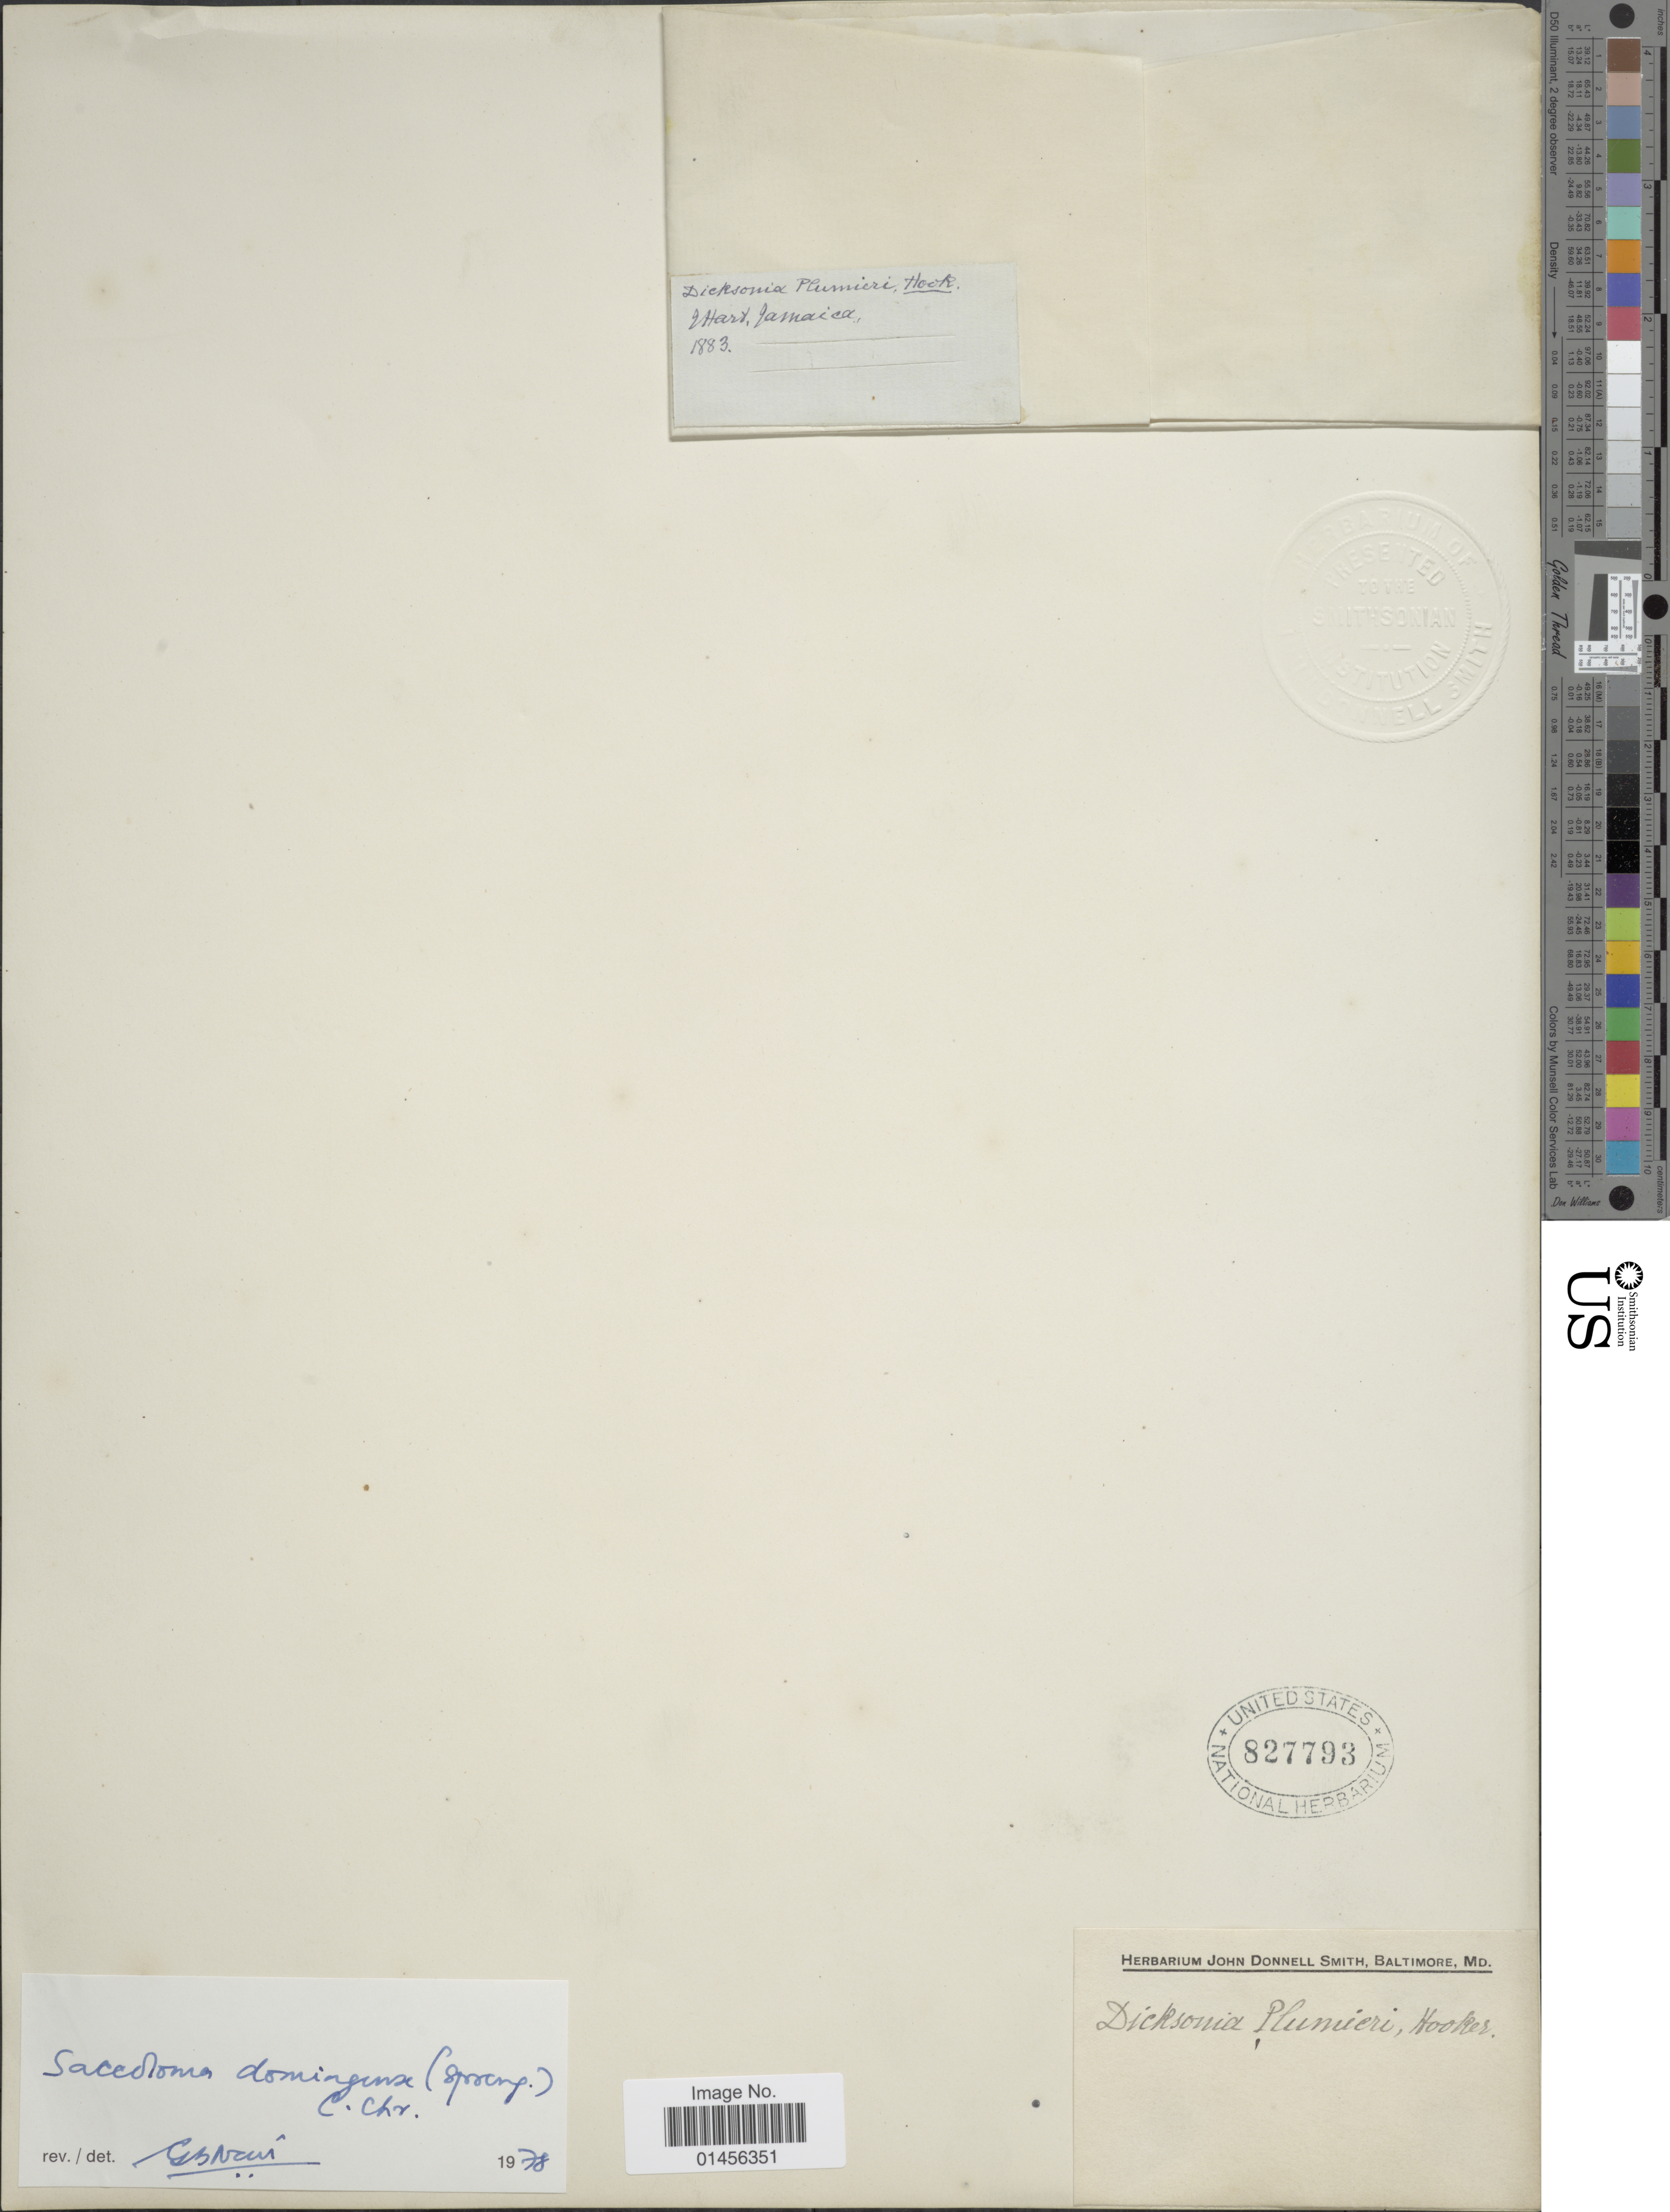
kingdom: Plantae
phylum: Tracheophyta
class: Polypodiopsida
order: Polypodiales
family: Saccolomataceae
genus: Saccoloma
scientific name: Saccoloma domingense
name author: (Spreng.) C. Chr.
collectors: ex Herb. John Donnell Smith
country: Jamaica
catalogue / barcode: US 827793